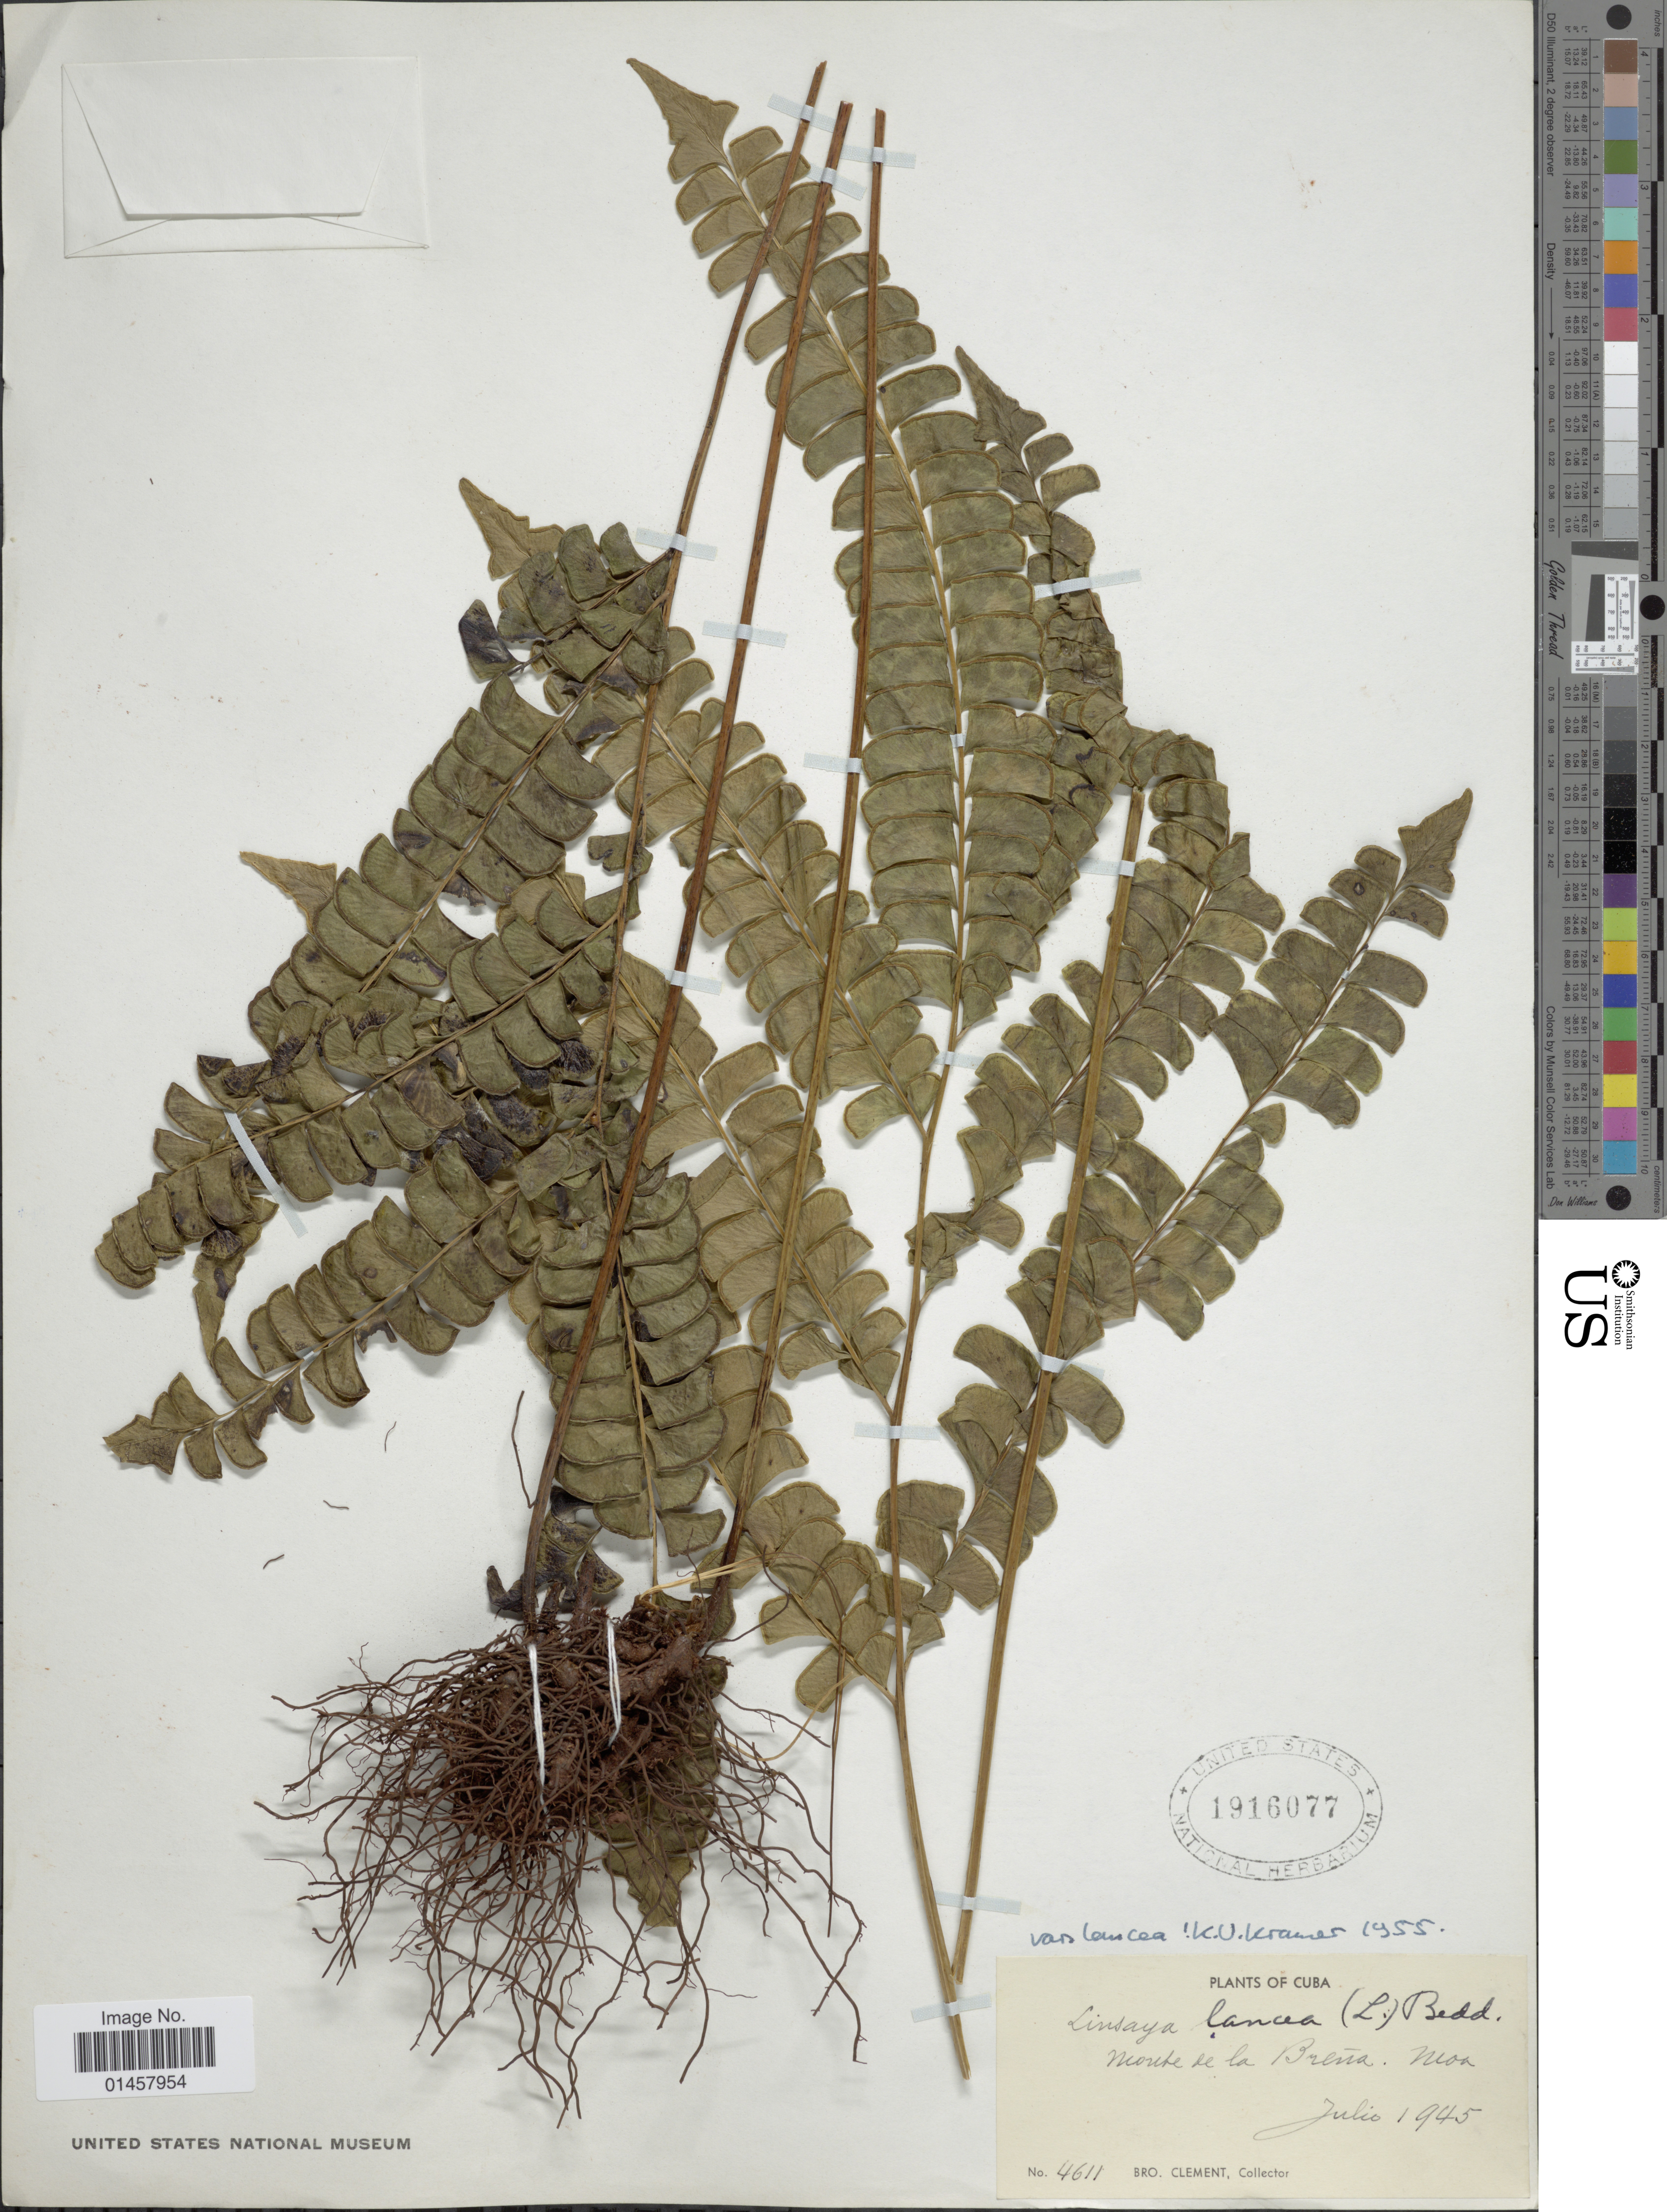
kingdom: Plantae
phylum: Tracheophyta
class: Polypodiopsida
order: Polypodiales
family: Lindsaeaceae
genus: Lindsaea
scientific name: Lindsaea lancea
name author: (L.) Bedd.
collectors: B. Clement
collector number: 4611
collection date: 1945-07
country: Cuba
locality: Monte de la Brena, Moa,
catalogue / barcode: US 1916077